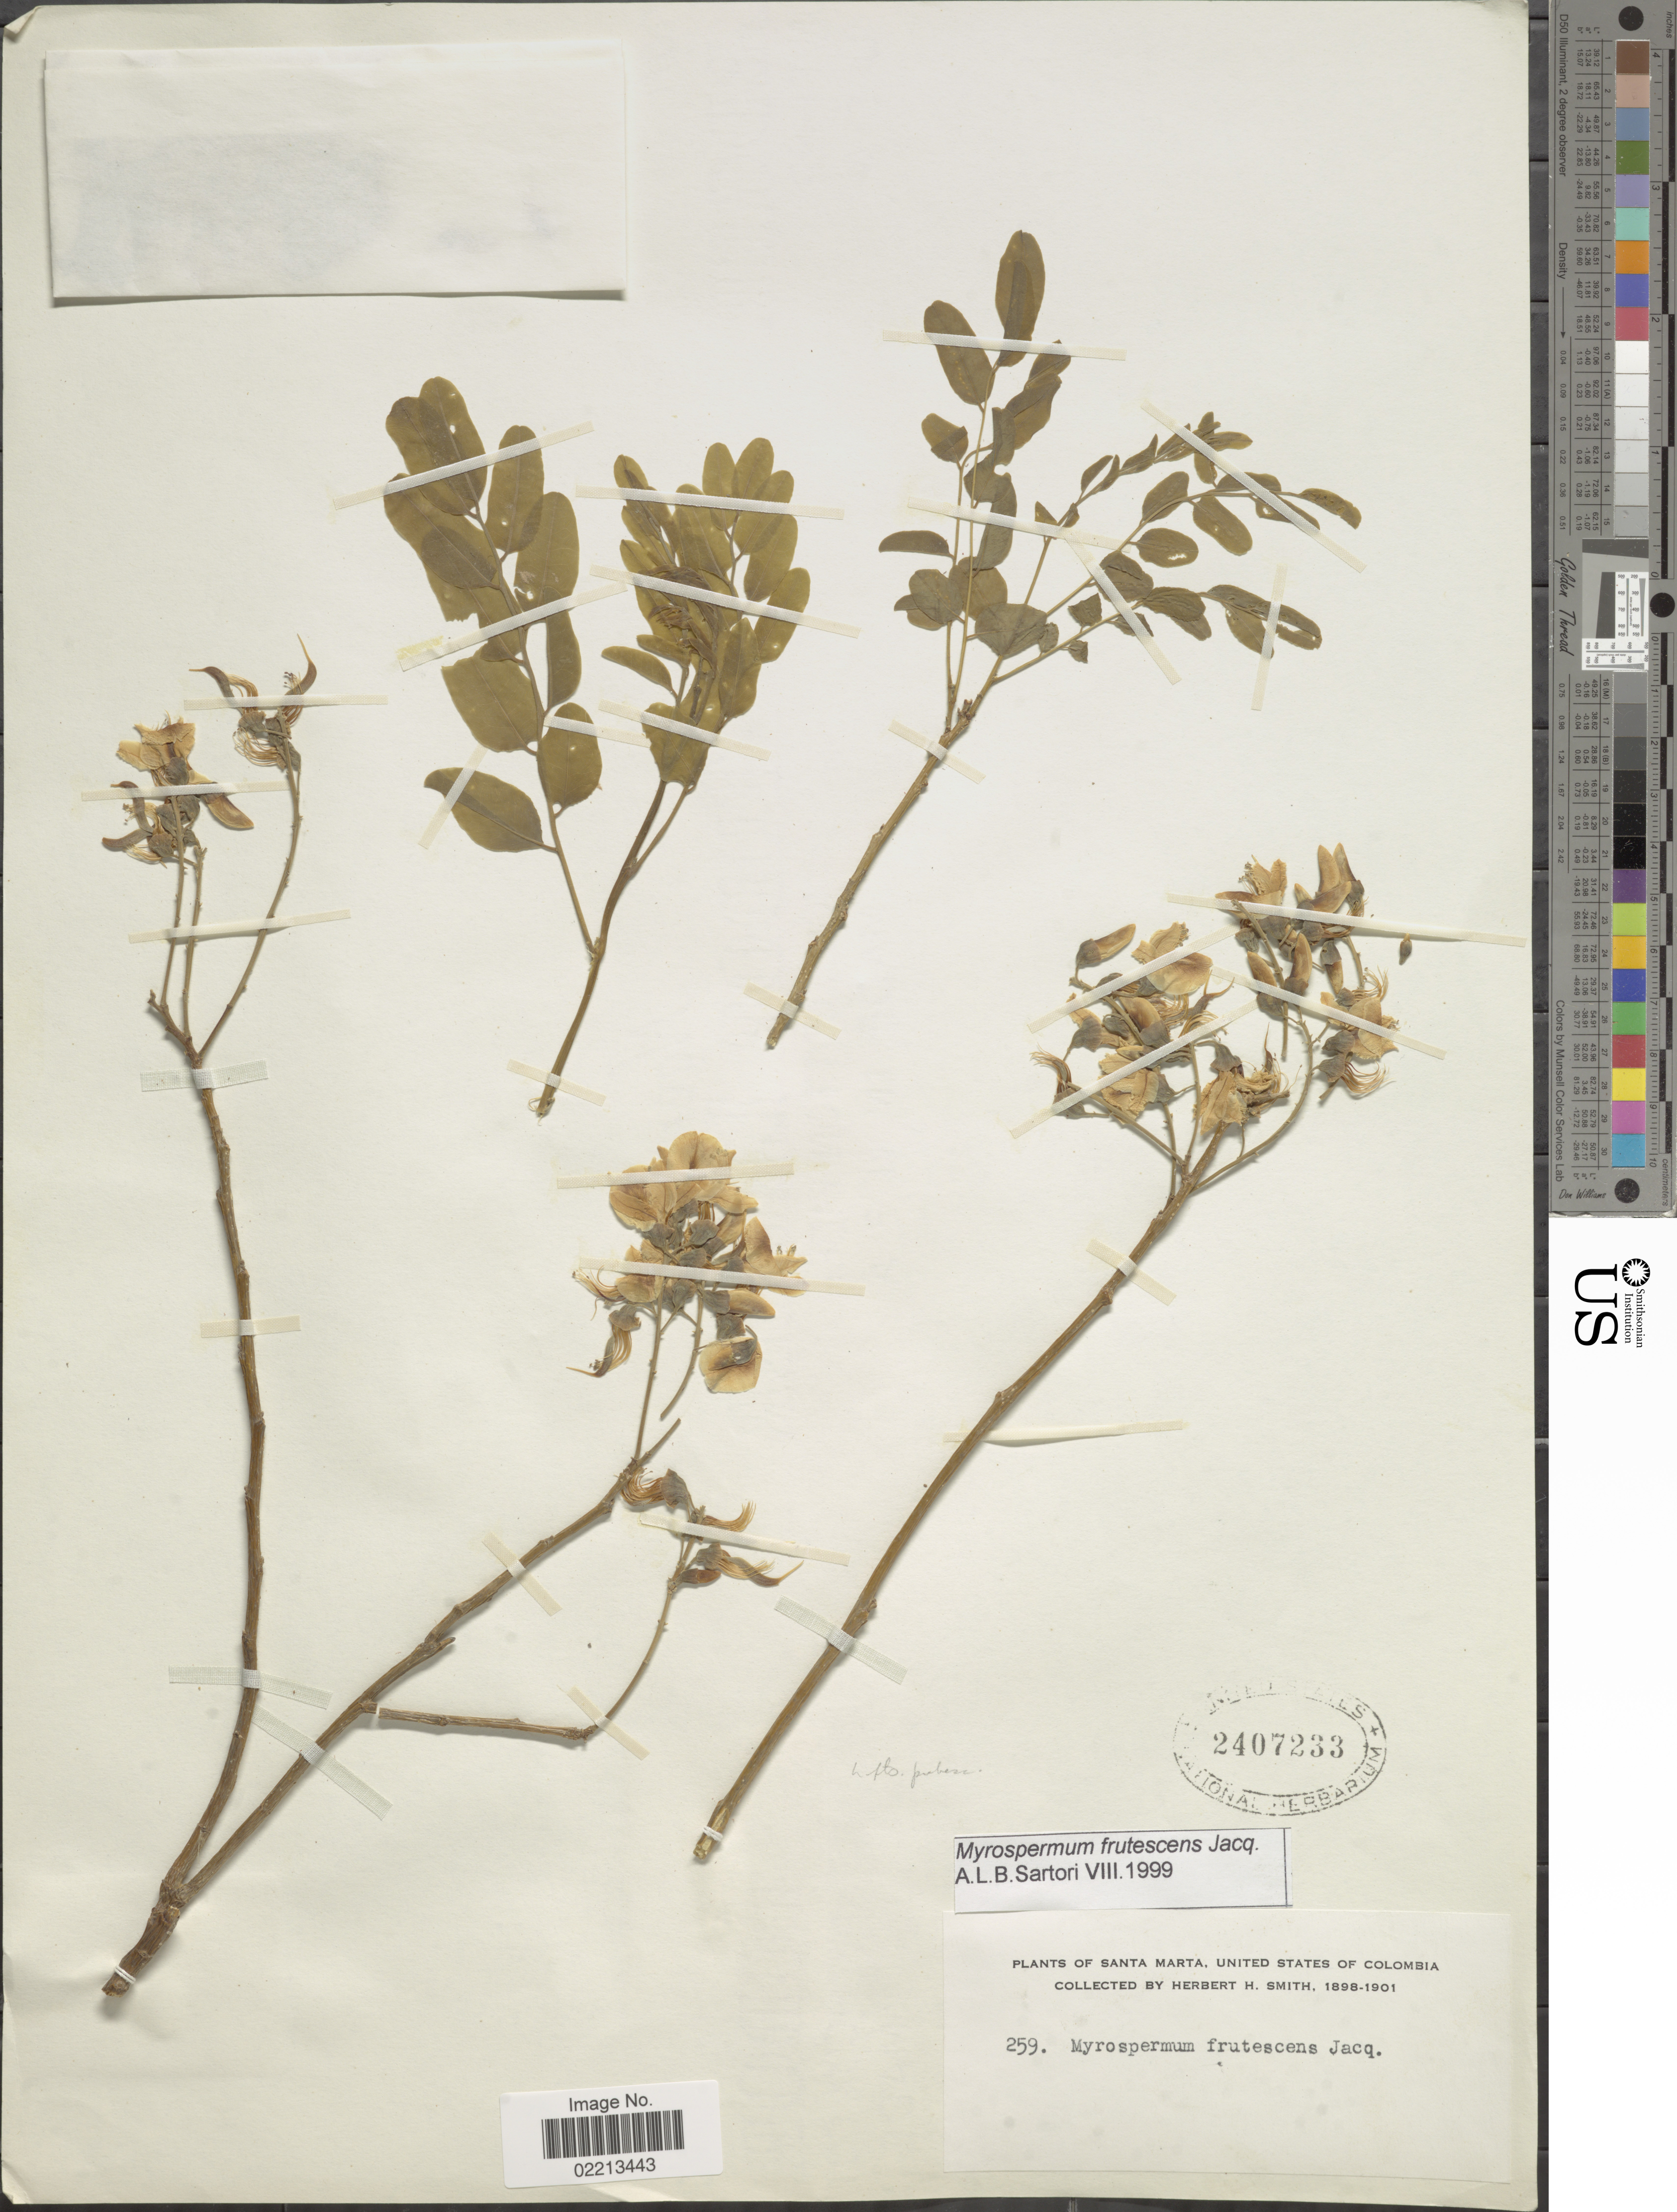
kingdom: Plantae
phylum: Tracheophyta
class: Magnoliopsida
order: Fabales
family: Fabaceae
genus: Myrospermum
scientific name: Myrospermum frutescens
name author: Jacq.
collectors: Herbert H. Smith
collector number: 259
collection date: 1898/1901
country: Colombia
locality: Santa Marta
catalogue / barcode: US 2407233